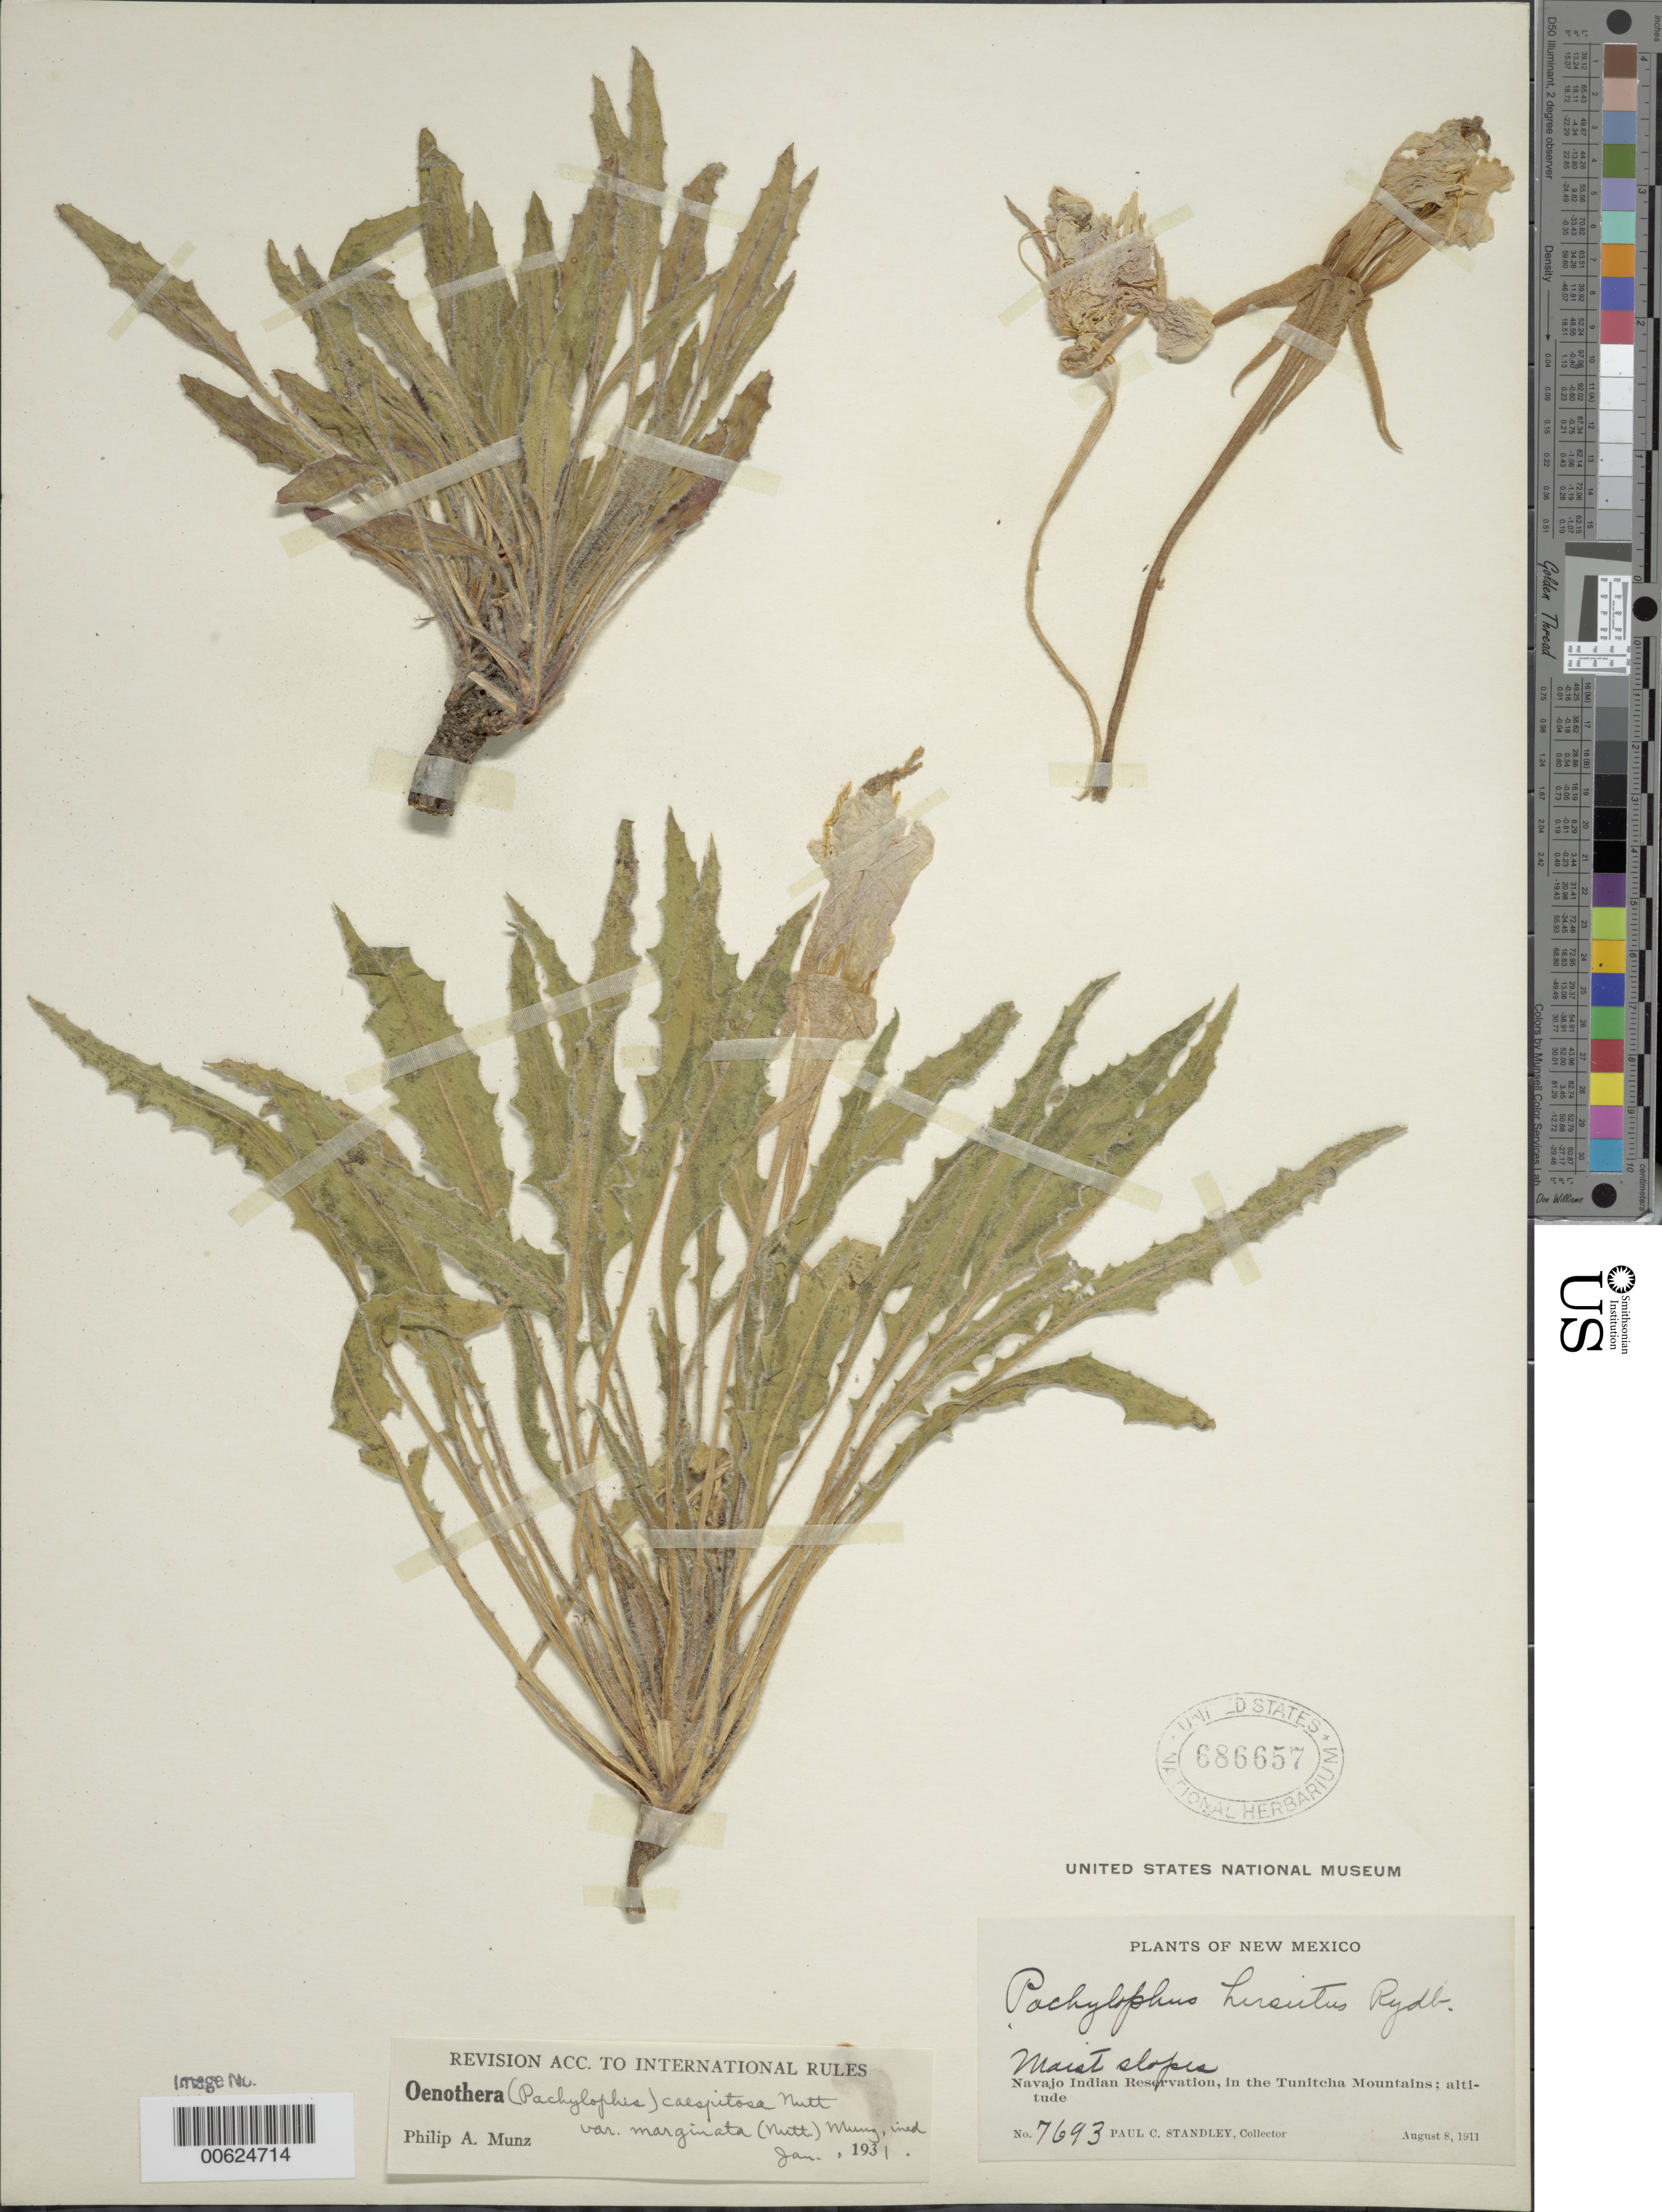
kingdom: Plantae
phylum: Tracheophyta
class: Magnoliopsida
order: Myrtales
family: Onagraceae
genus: Oenothera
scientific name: Oenothera cespitosa subsp. marginata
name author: (Nutt. ex Hook. & Arn.) Munz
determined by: Munz, Philip A.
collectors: P. C. Standley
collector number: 7693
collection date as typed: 08 Aug 1911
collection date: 1911-08-08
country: United States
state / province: New Mexico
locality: Navajo Indian Reservation in the Tunitcha Mountains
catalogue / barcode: US 686657